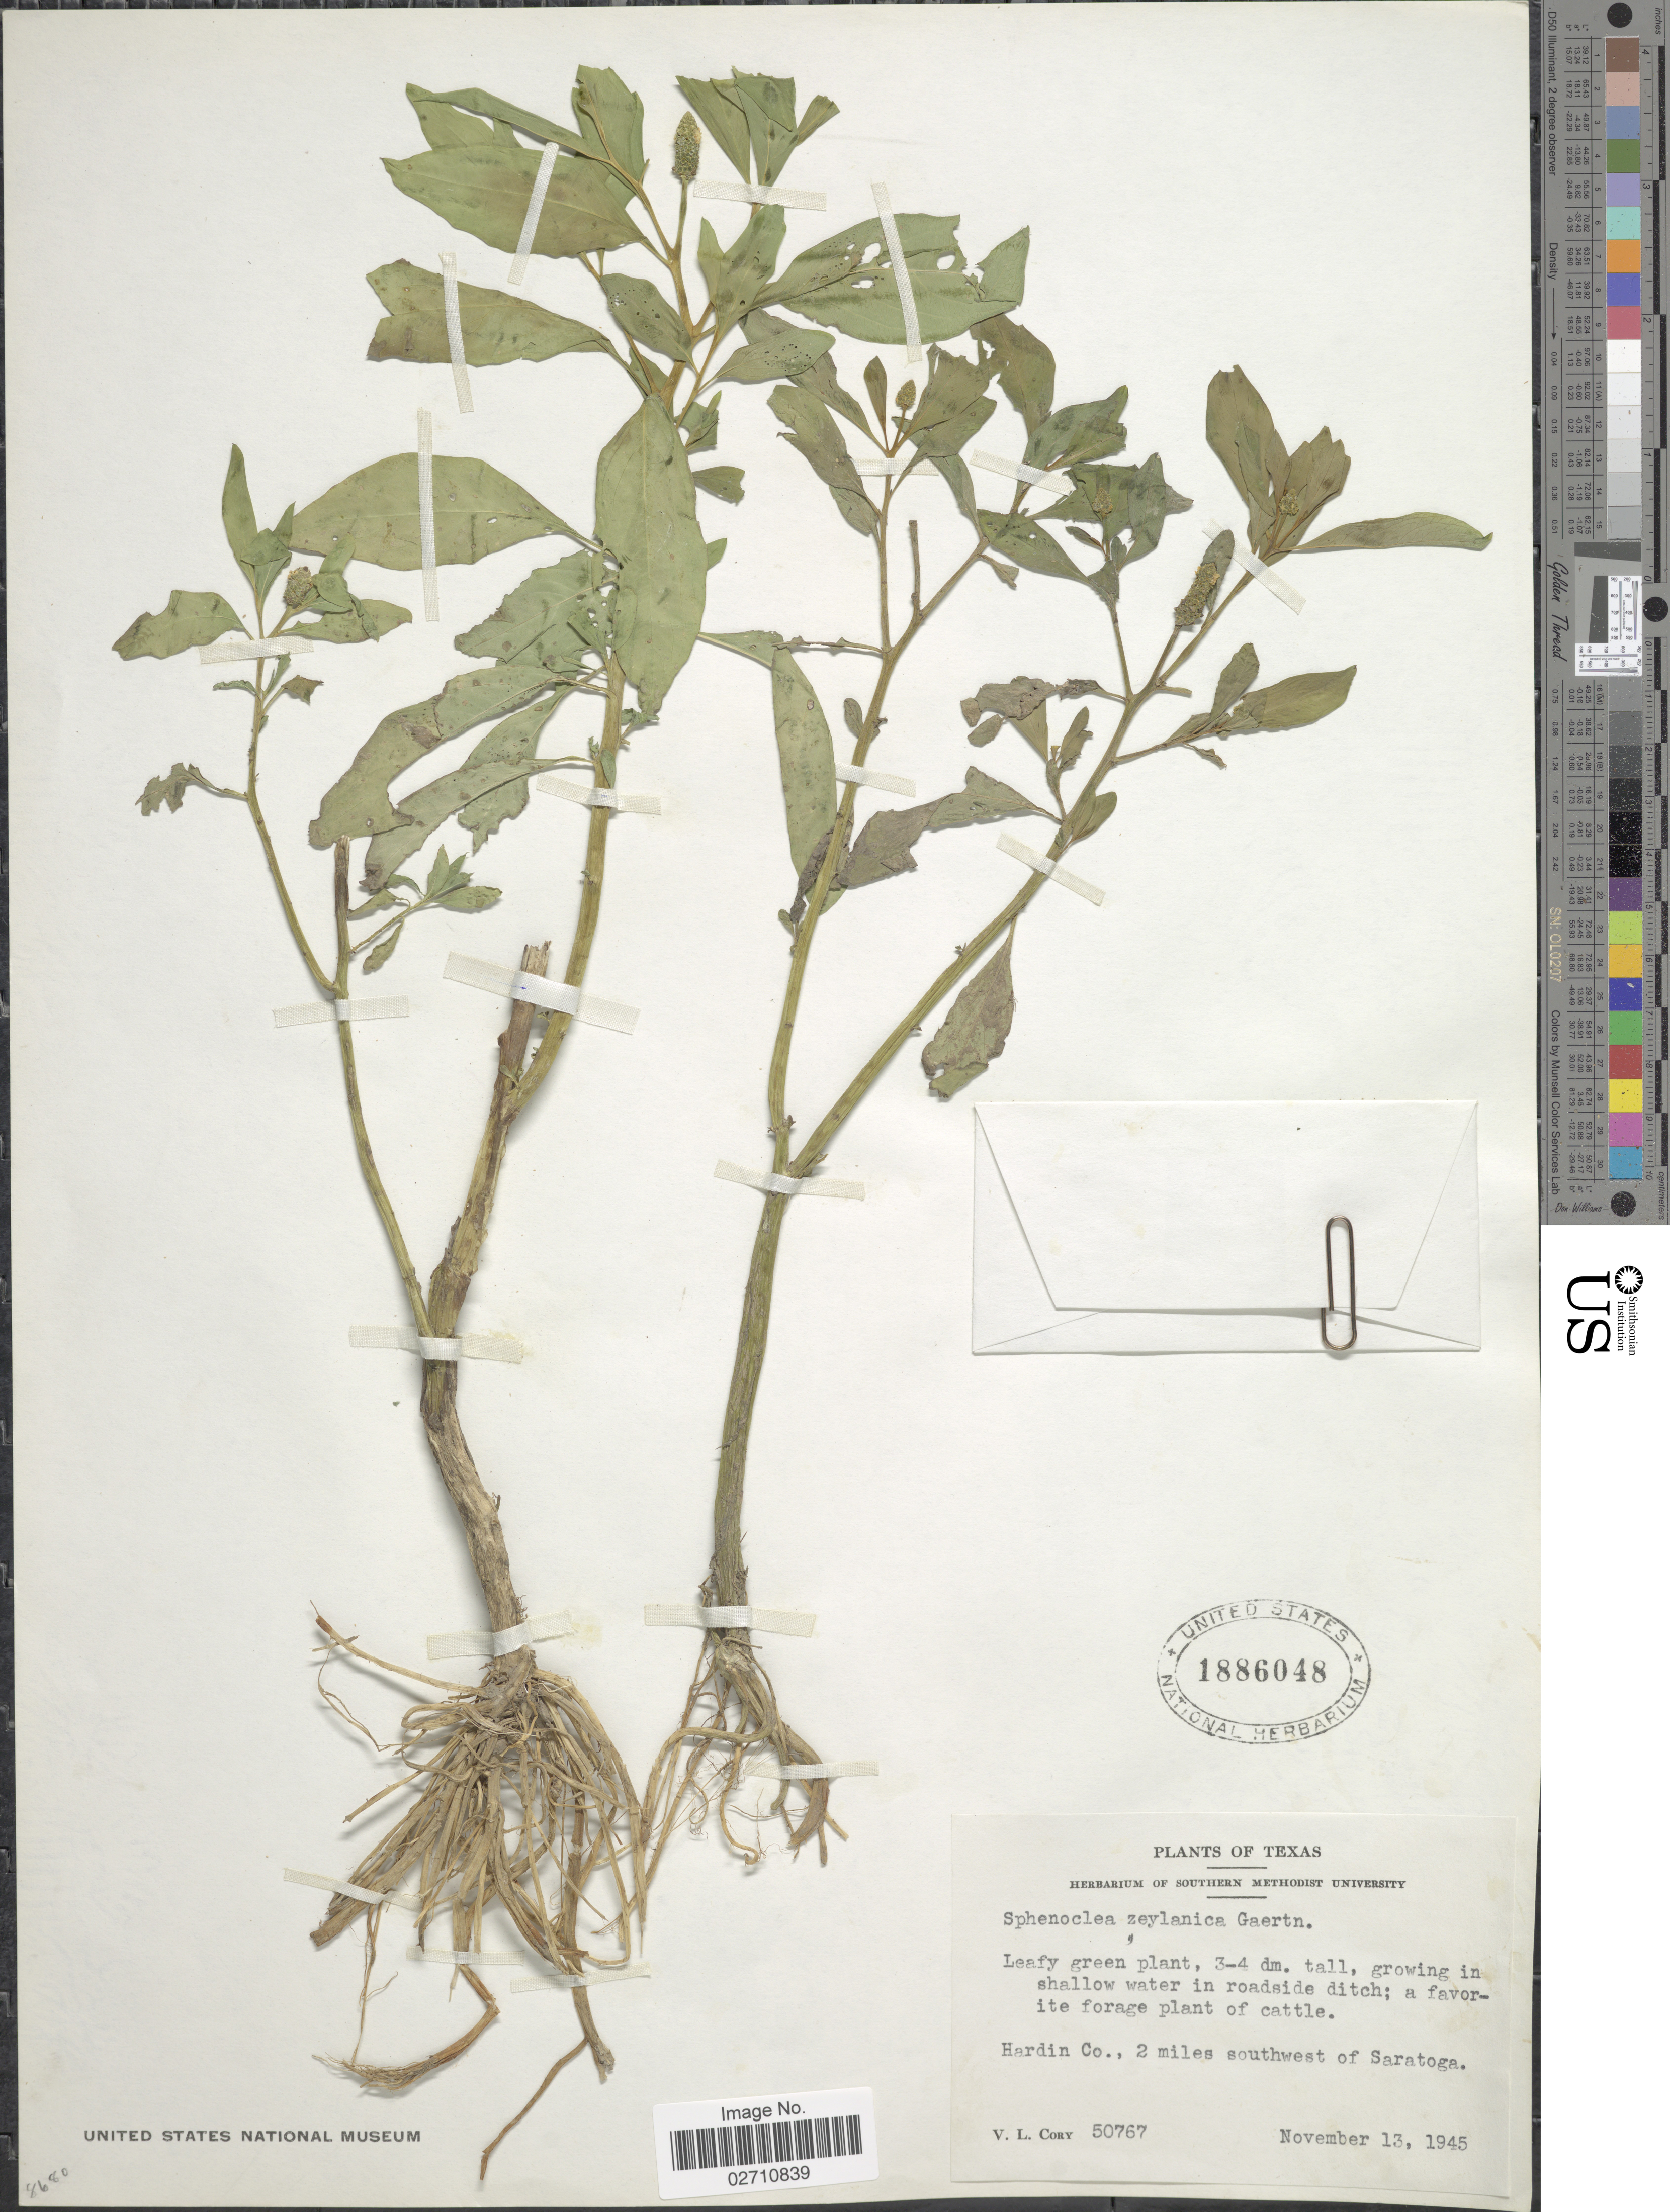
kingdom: Plantae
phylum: Tracheophyta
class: Magnoliopsida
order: Solanales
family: Sphenocleaceae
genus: Sphenoclea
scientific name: Sphenoclea zeylanica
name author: Gaertn.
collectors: V. Cory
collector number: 50767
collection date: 1945-11-13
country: United States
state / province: Texas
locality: Hardin Co., 2 miles southwest of Saratoga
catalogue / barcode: US 1886048